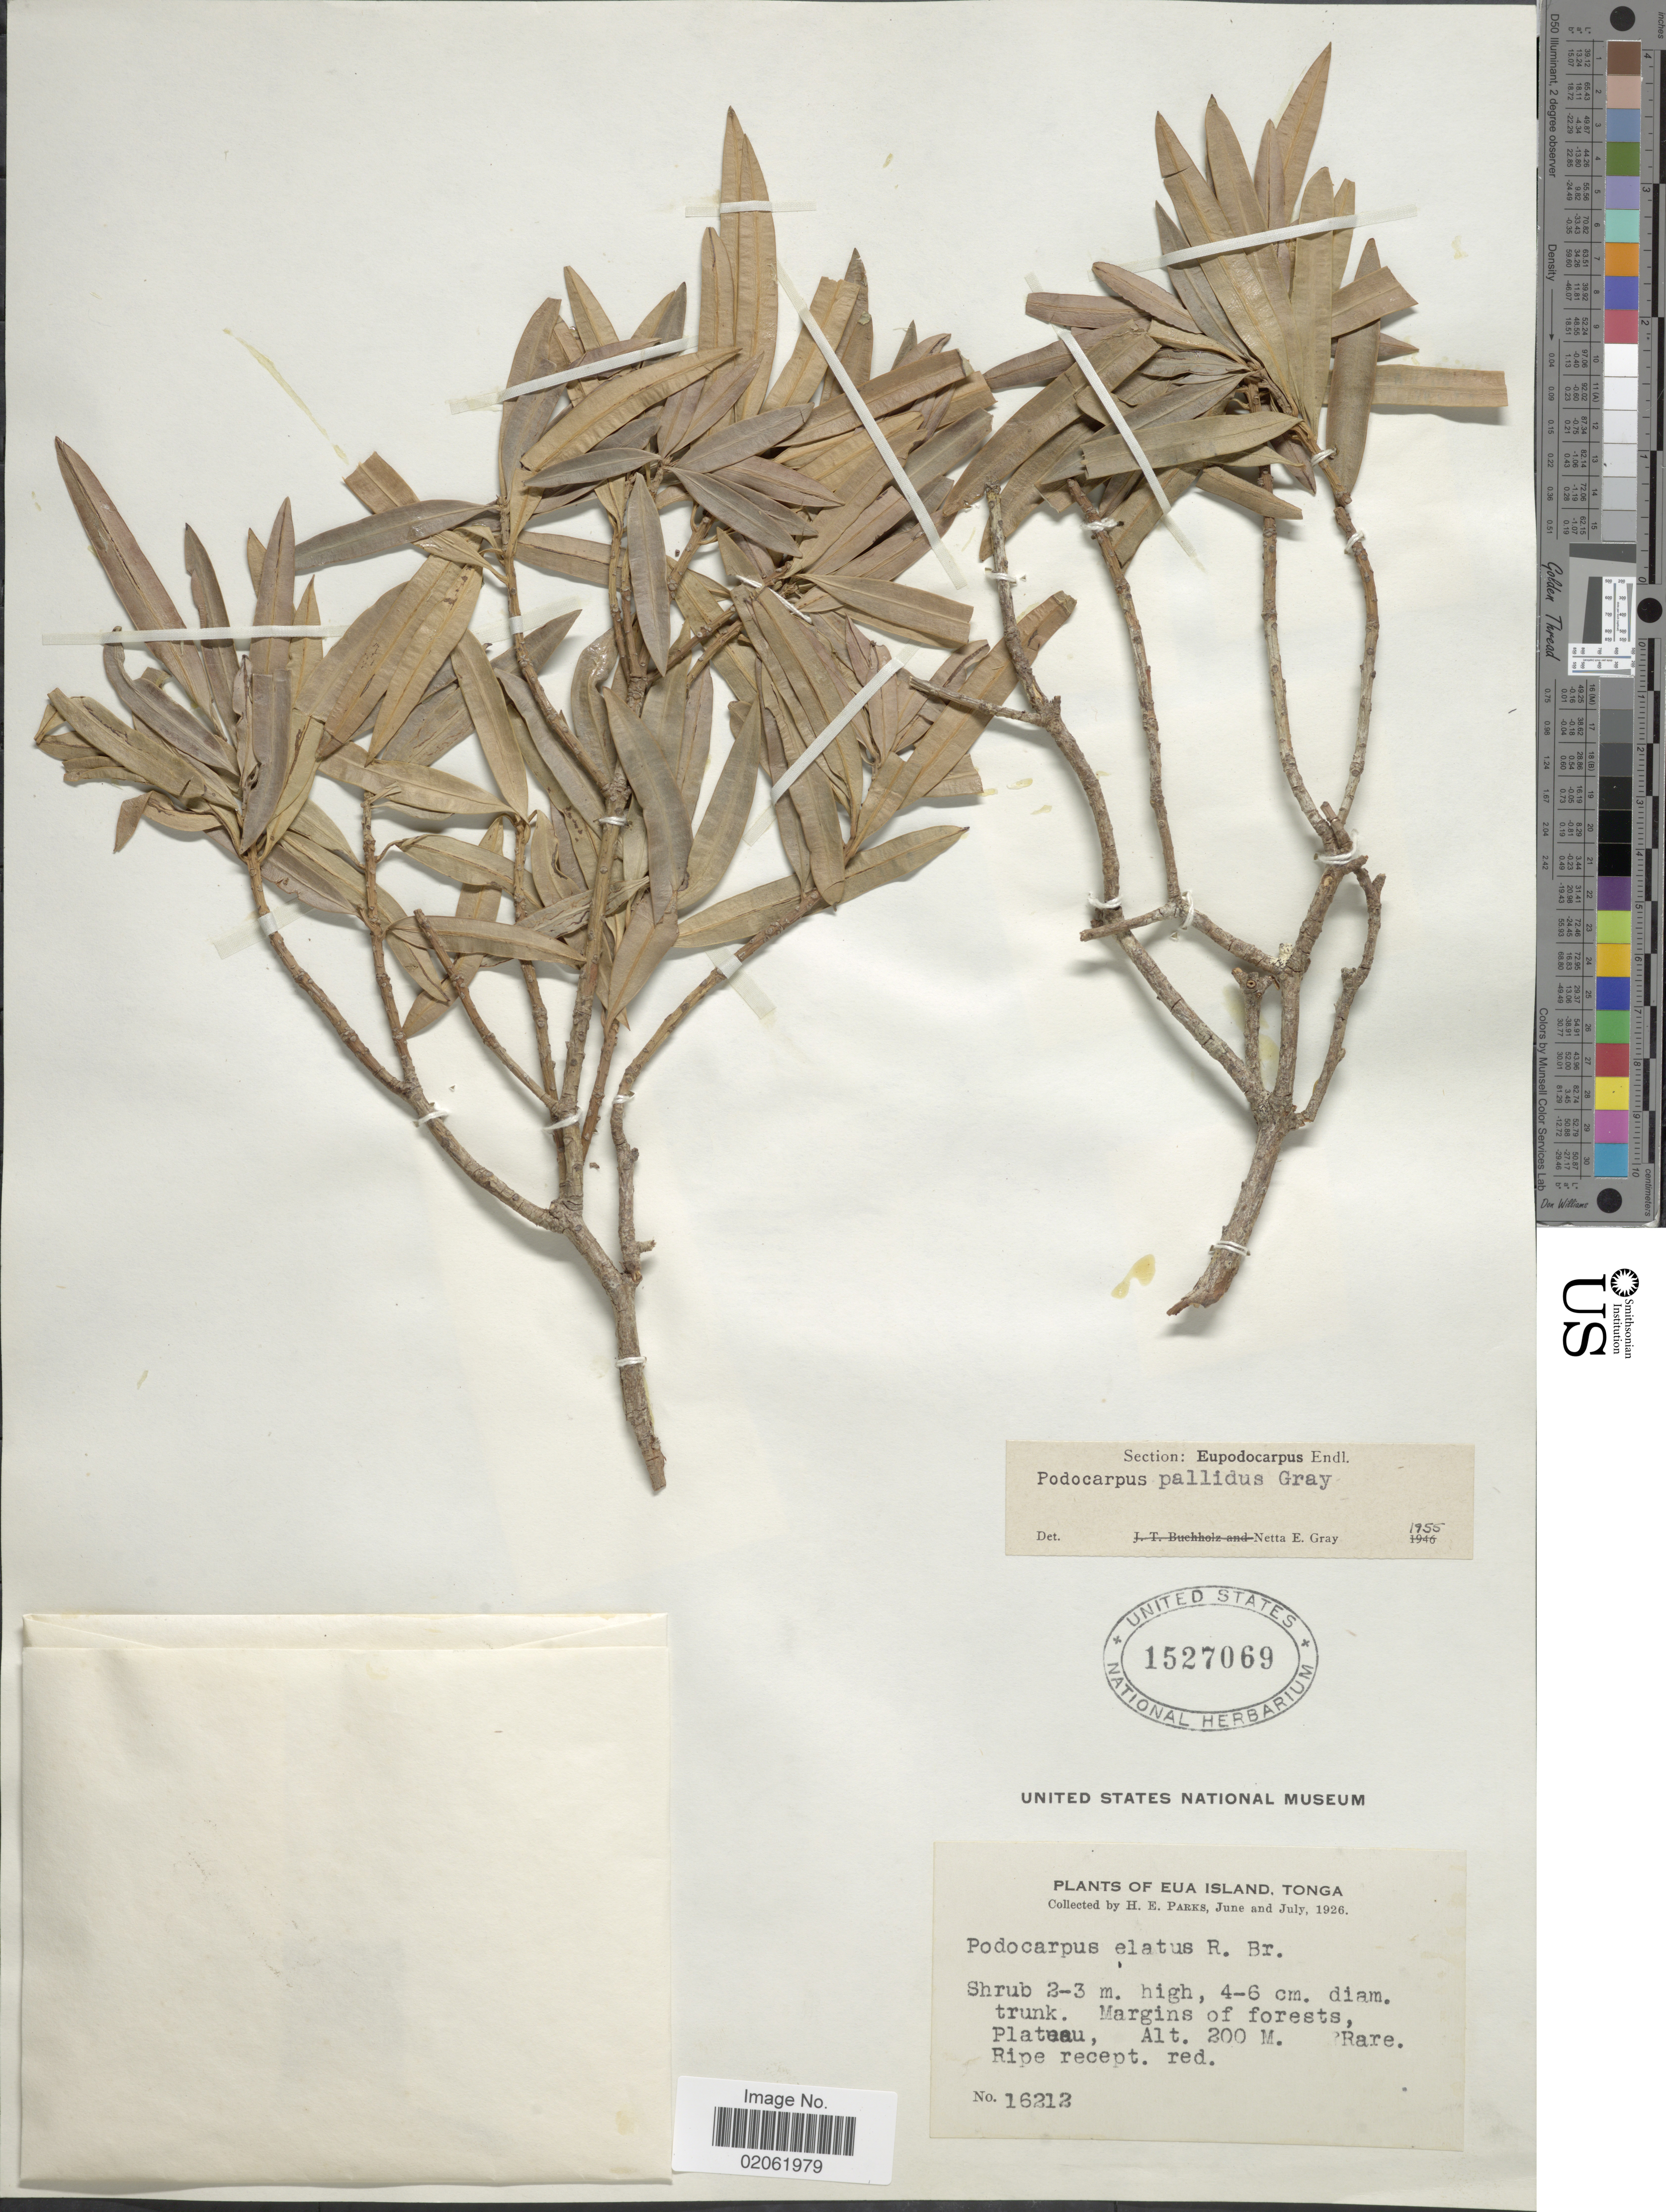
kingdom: Plantae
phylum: Tracheophyta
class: Pinopsida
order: Pinales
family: Podocarpaceae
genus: Podocarpus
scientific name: Podocarpus pallidus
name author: N.E. Gray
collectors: H. E. Parks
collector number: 16212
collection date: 1926-06/1926-07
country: Tonga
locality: Eua Island, Tonga. Margins of forest Plateau. Ripe recept. Eua Island, Tonga.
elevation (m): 200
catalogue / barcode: US 1527069